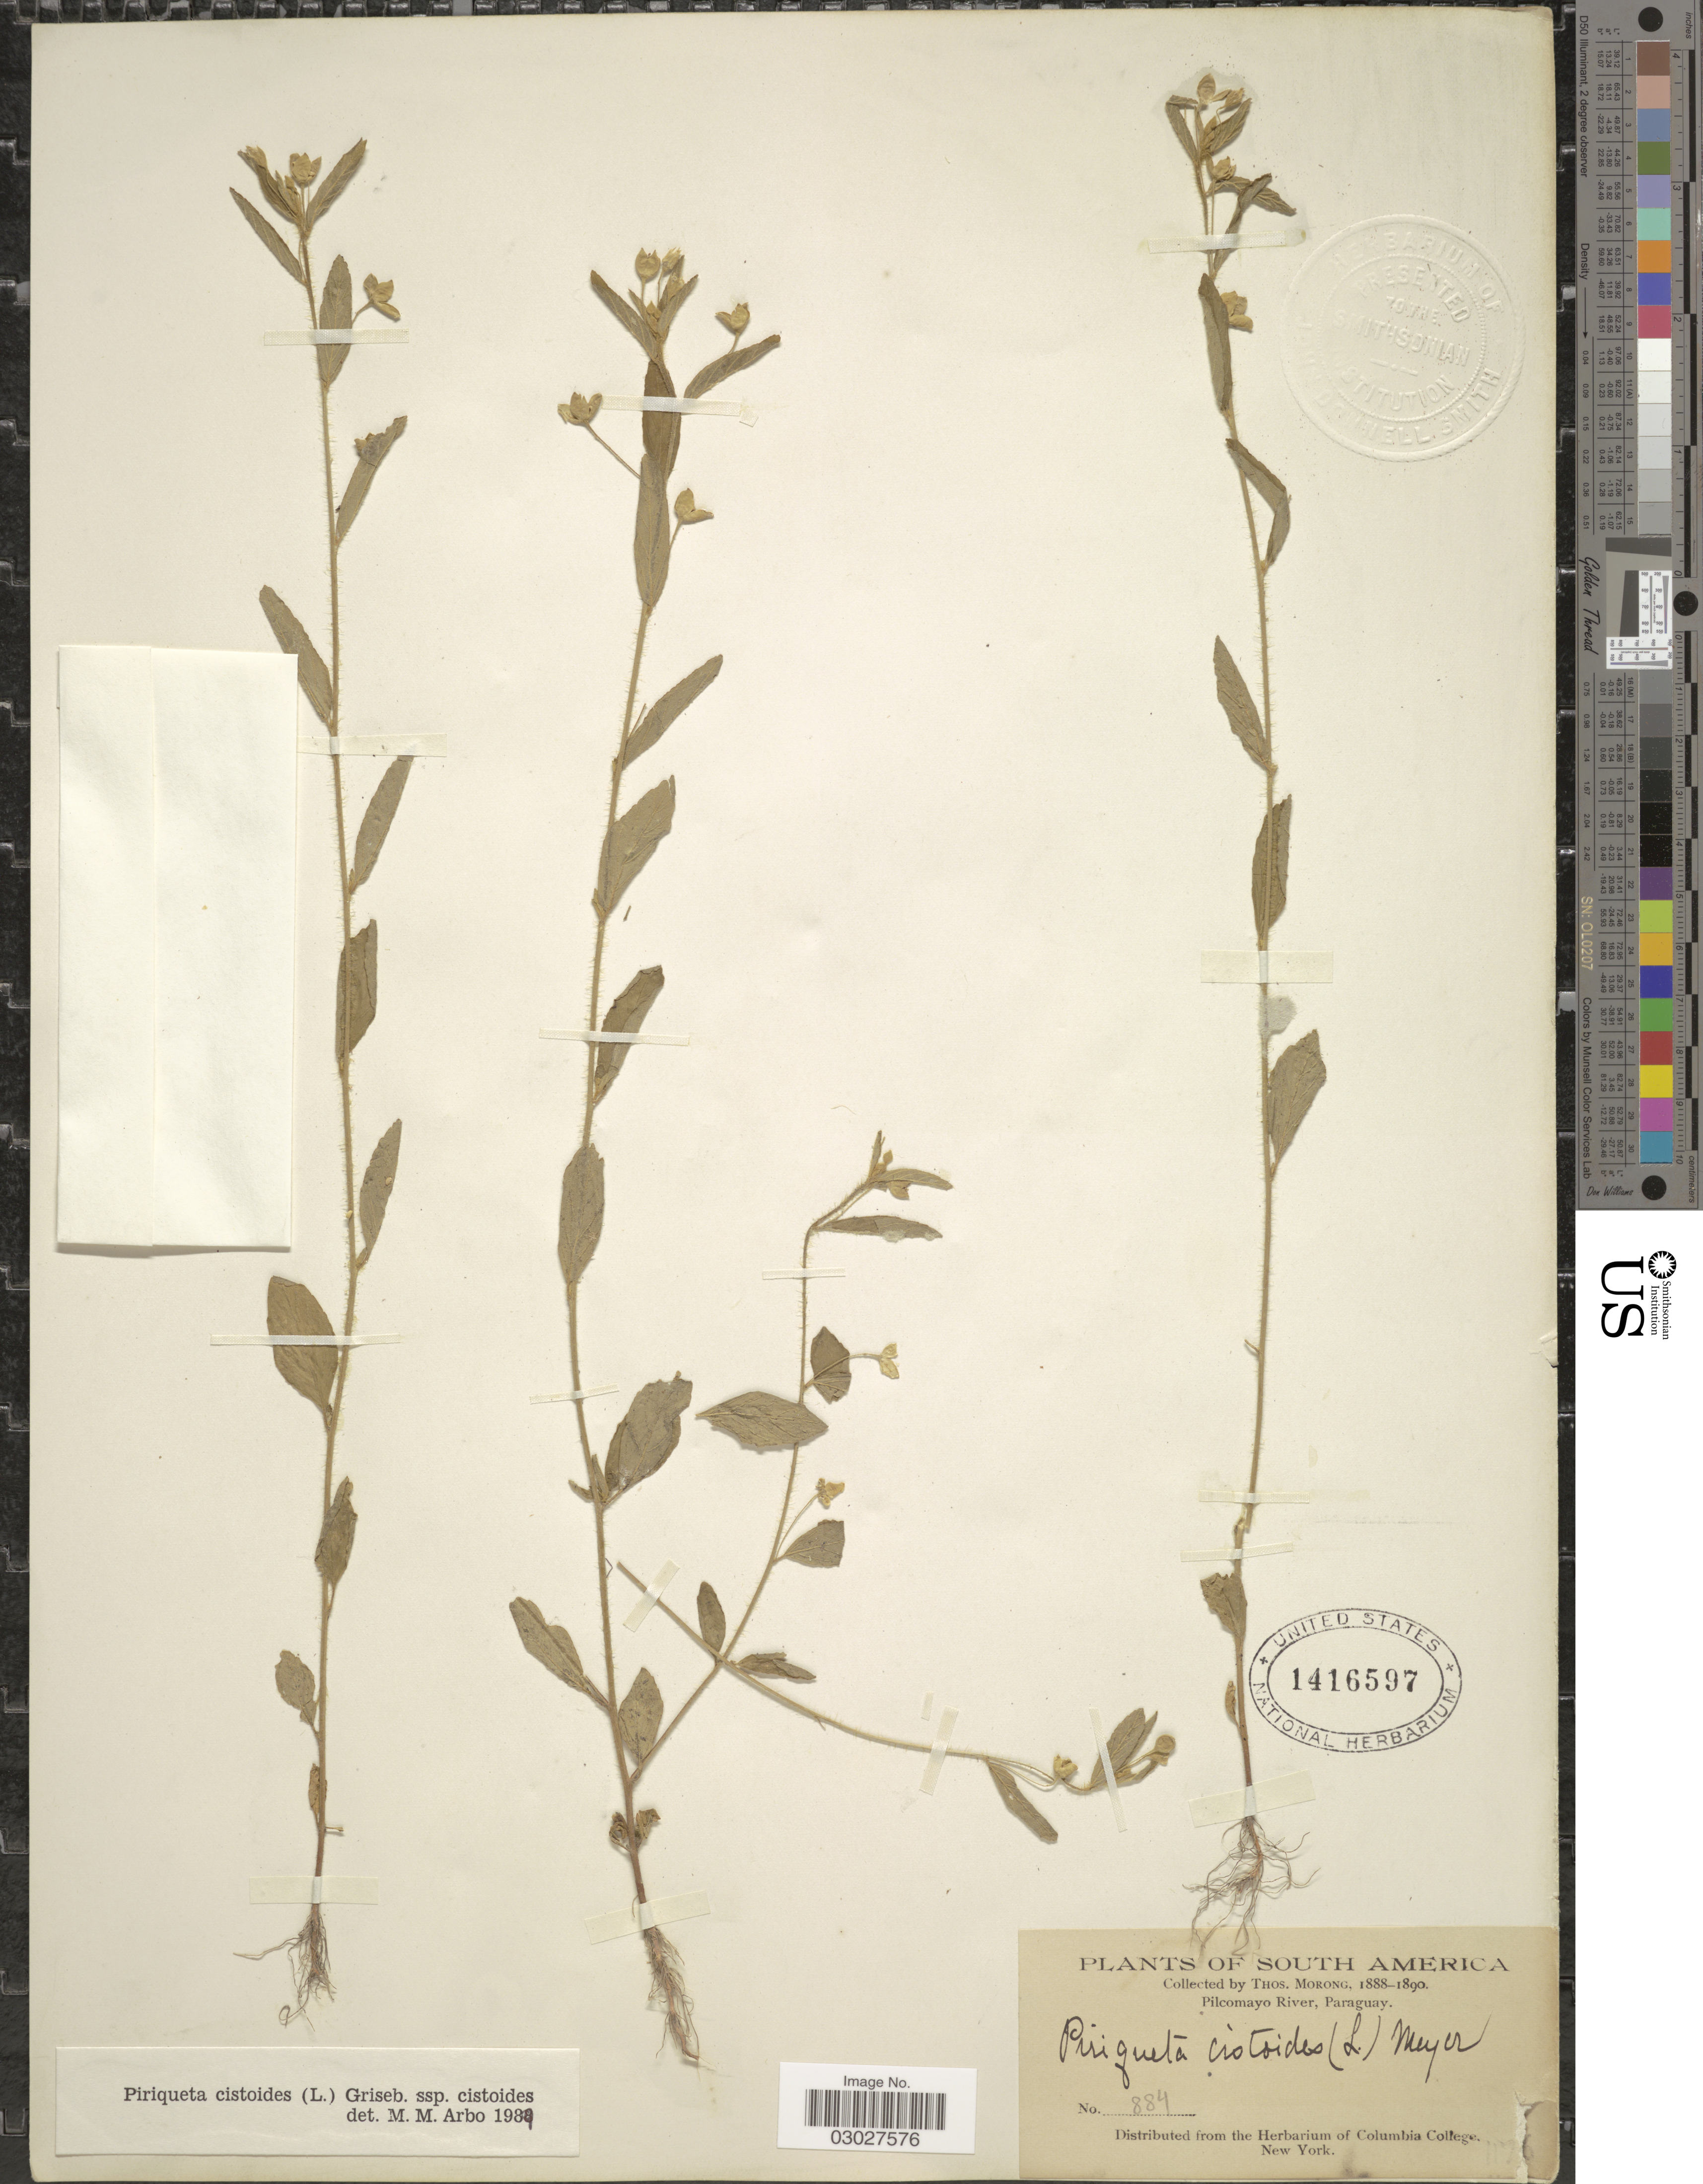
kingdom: Plantae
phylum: Tracheophyta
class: Magnoliopsida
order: Malpighiales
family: Turneraceae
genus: Piriqueta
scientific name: Piriqueta cistoides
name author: (L.) Griseb.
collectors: ex herb. T. Morong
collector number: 884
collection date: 1888/1890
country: Paraguay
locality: Pilcomayo River.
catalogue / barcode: US 1416597